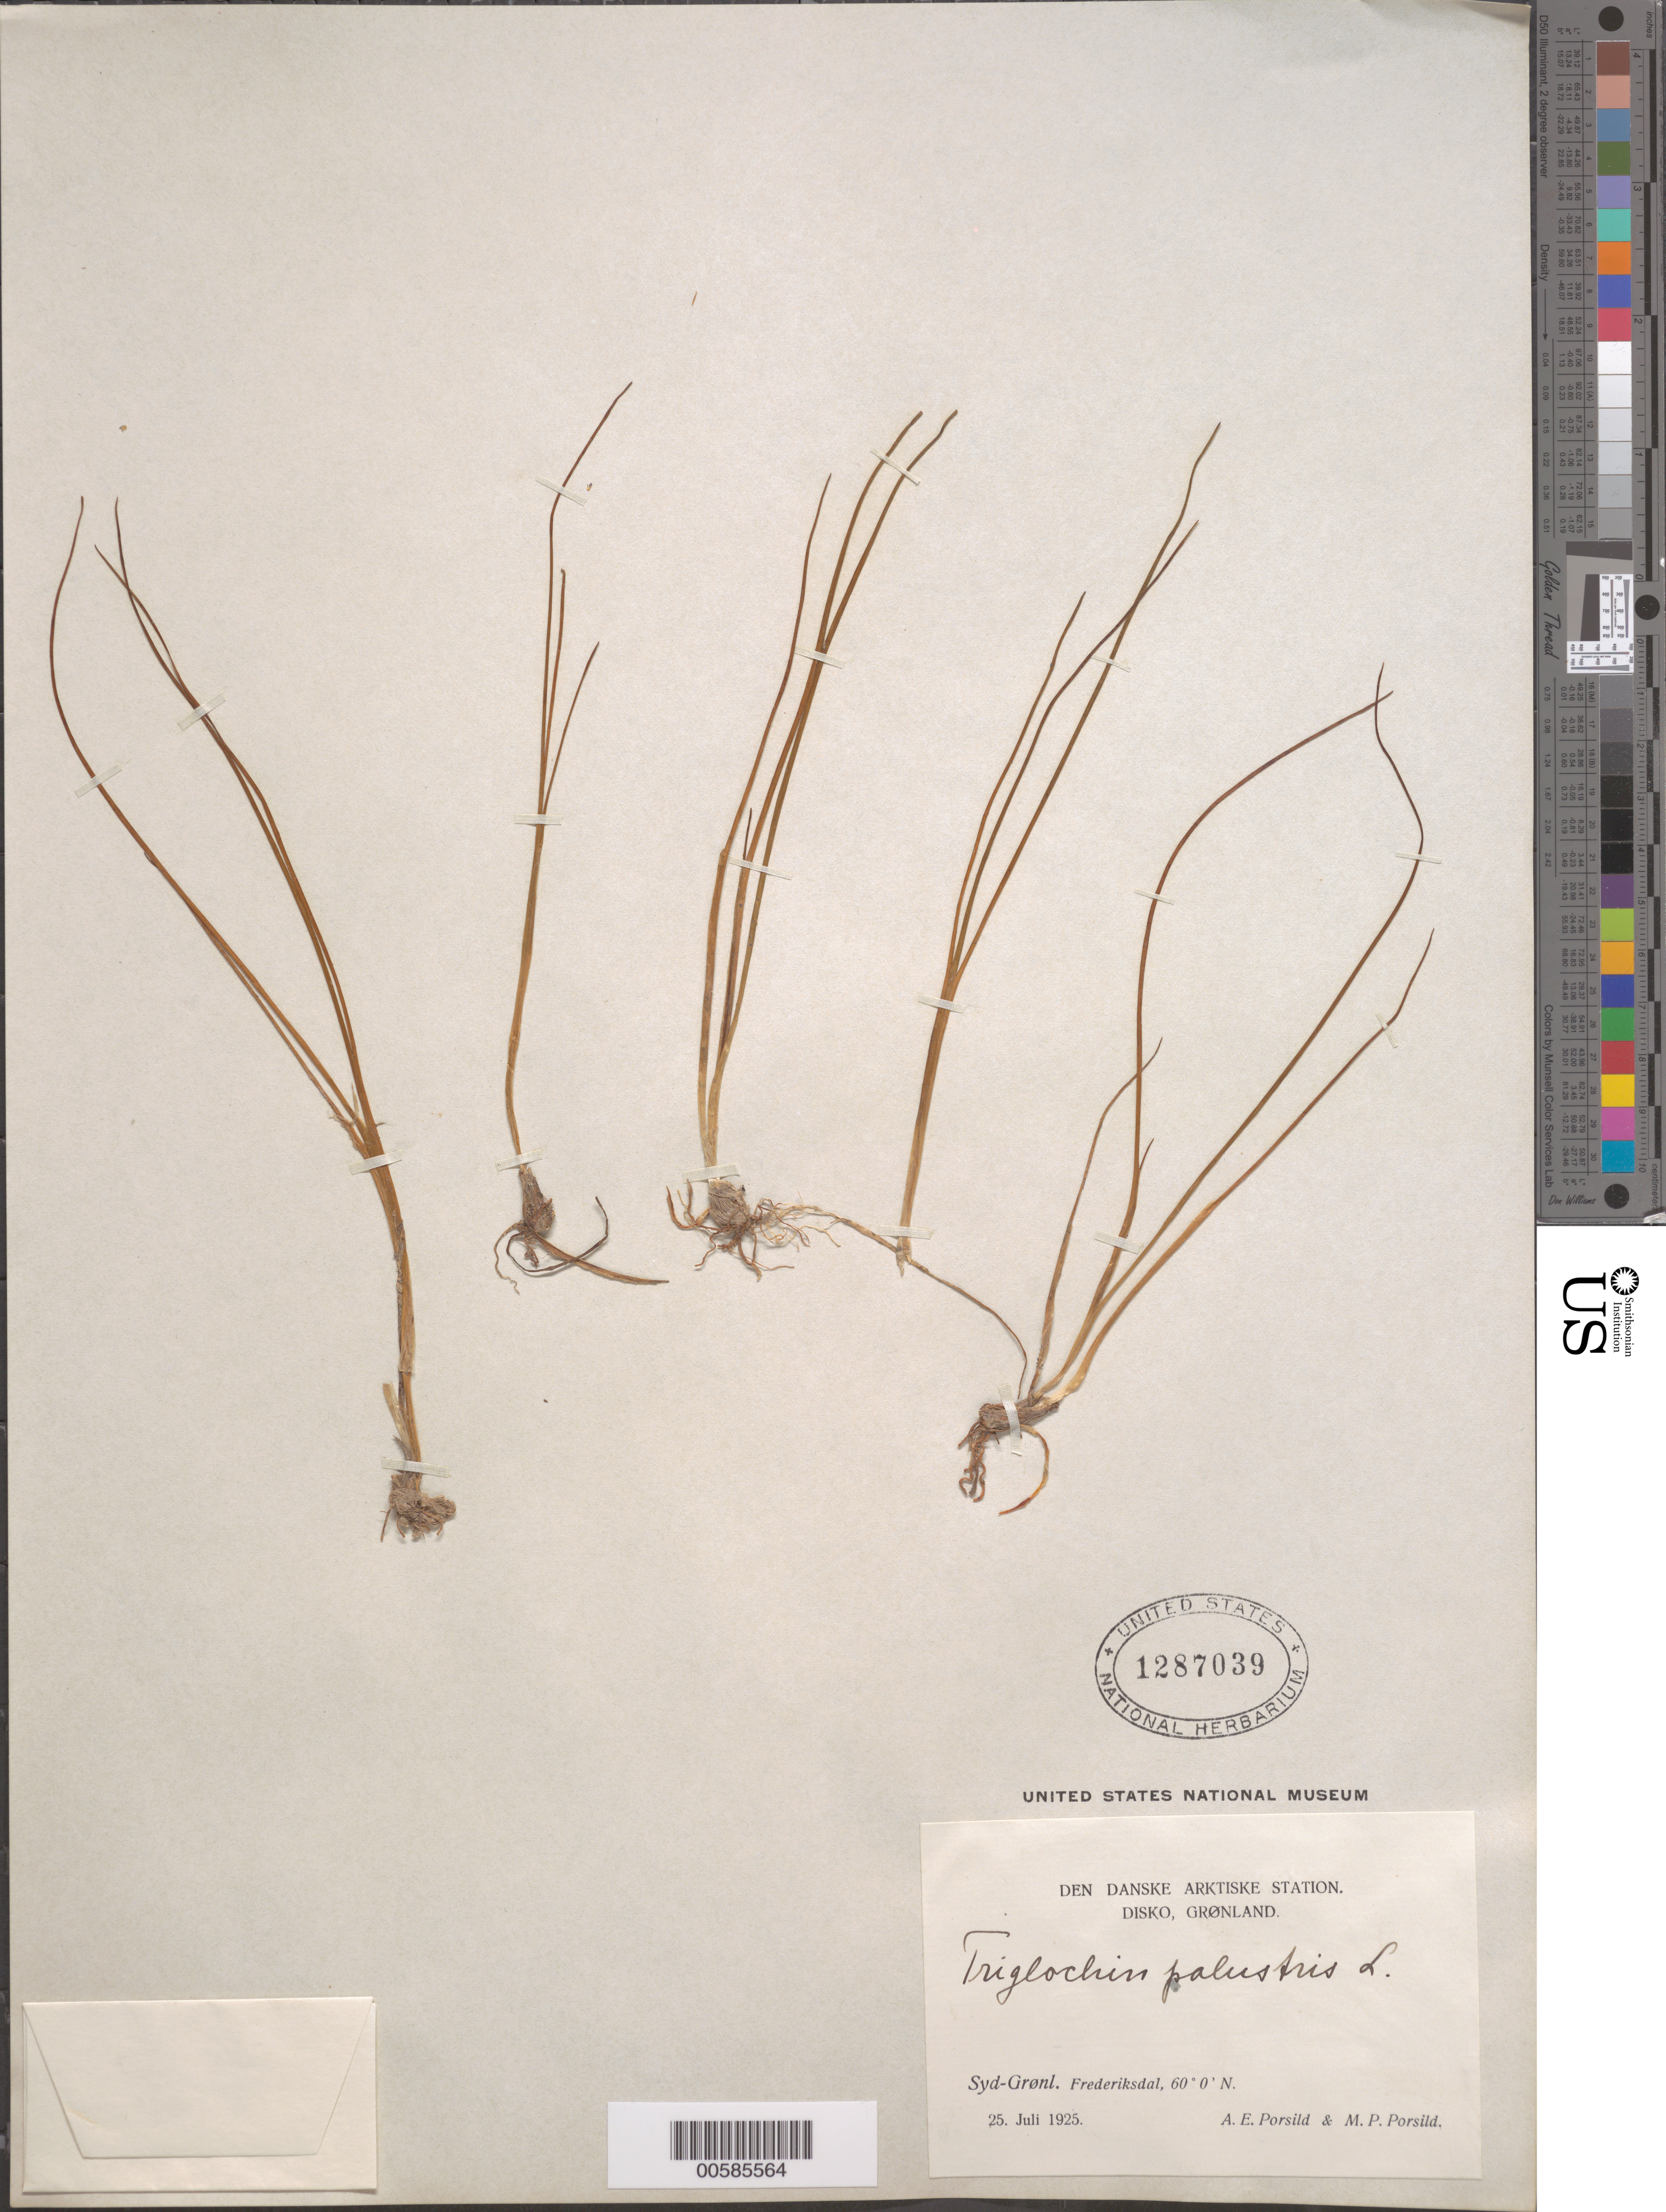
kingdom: Plantae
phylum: Tracheophyta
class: Liliopsida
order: Alismatales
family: Juncaginaceae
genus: Triglochin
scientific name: Triglochin palustris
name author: L.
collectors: A. E. Porsild & M. P. Porsild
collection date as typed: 25 Jul 1925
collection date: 1925-07-25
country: Greenland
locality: Frederiksdal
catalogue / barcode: US 1287039